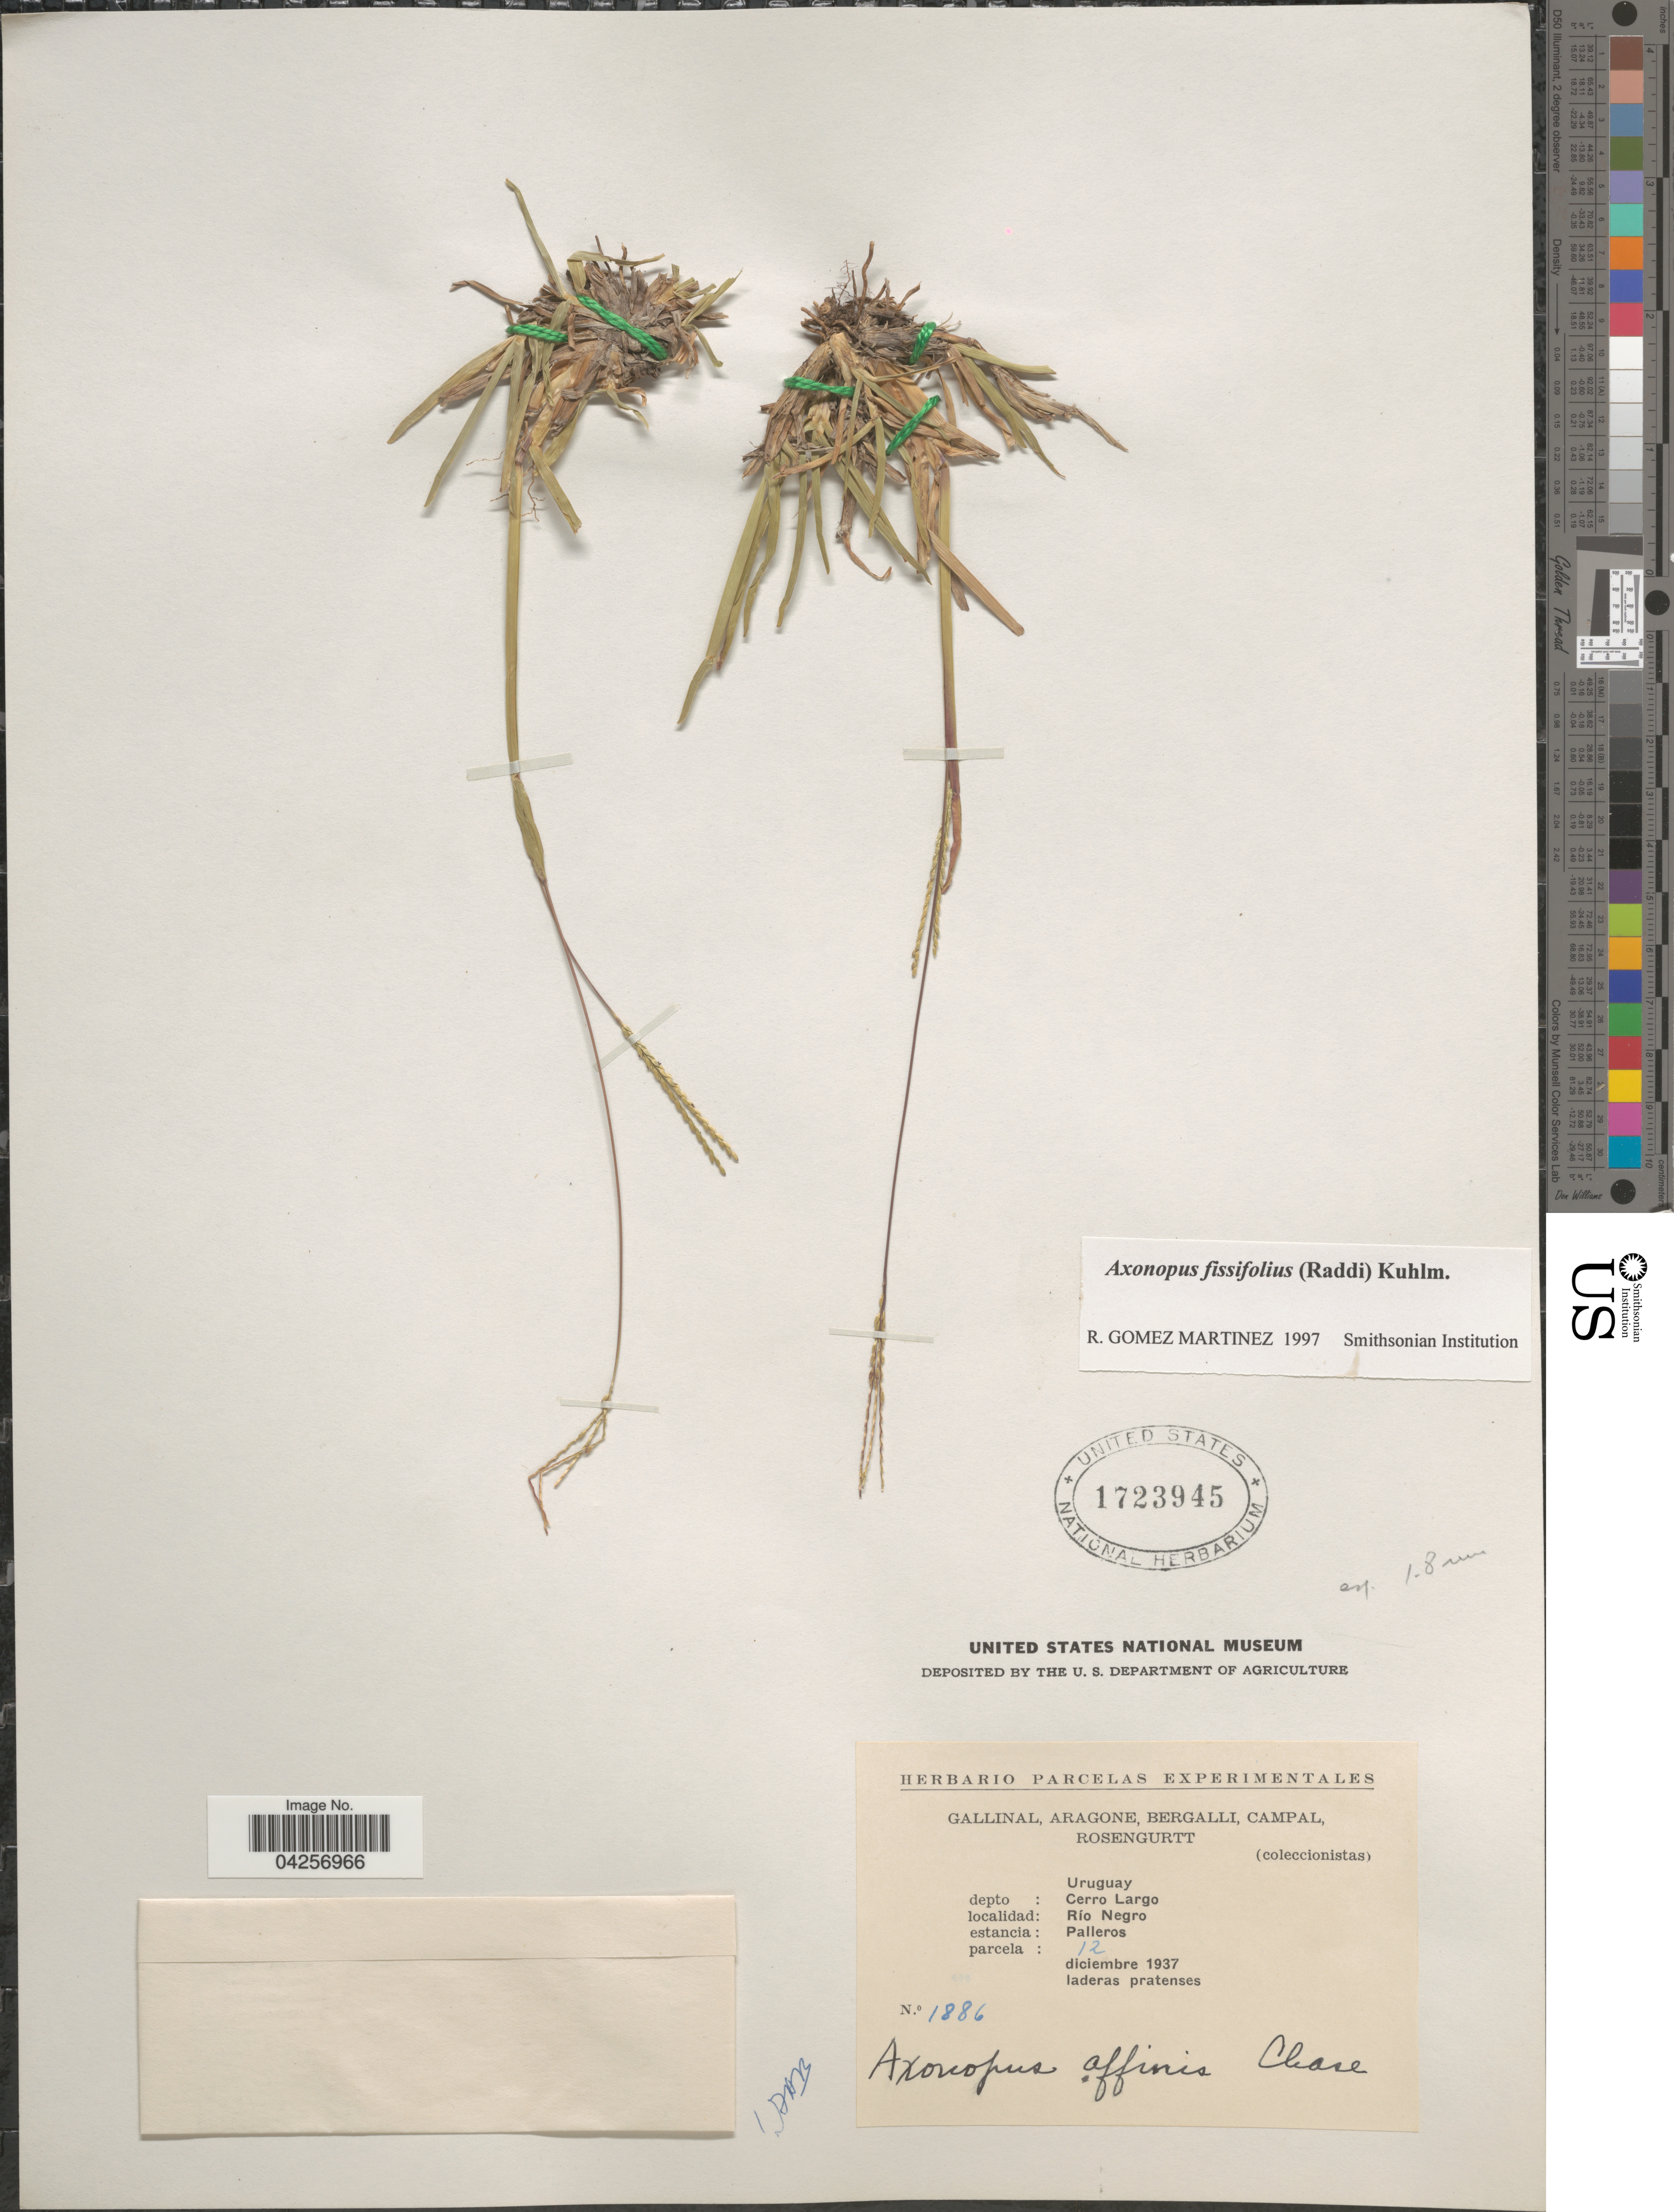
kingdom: Plantae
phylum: Tracheophyta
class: Liliopsida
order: Poales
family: Poaceae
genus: Axonopus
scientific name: Axonopus fissifolius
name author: (Raddi) Kuhlm.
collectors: -. Gallinal, -- Aragone, -- Bergalli, -- Campal & Rosengurtt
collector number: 1886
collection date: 1937-12-12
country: Uruguay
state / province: Cerro Largo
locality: Depto: Cerro Largo. Río Negro. Estancia: Palleros.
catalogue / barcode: US 1723945